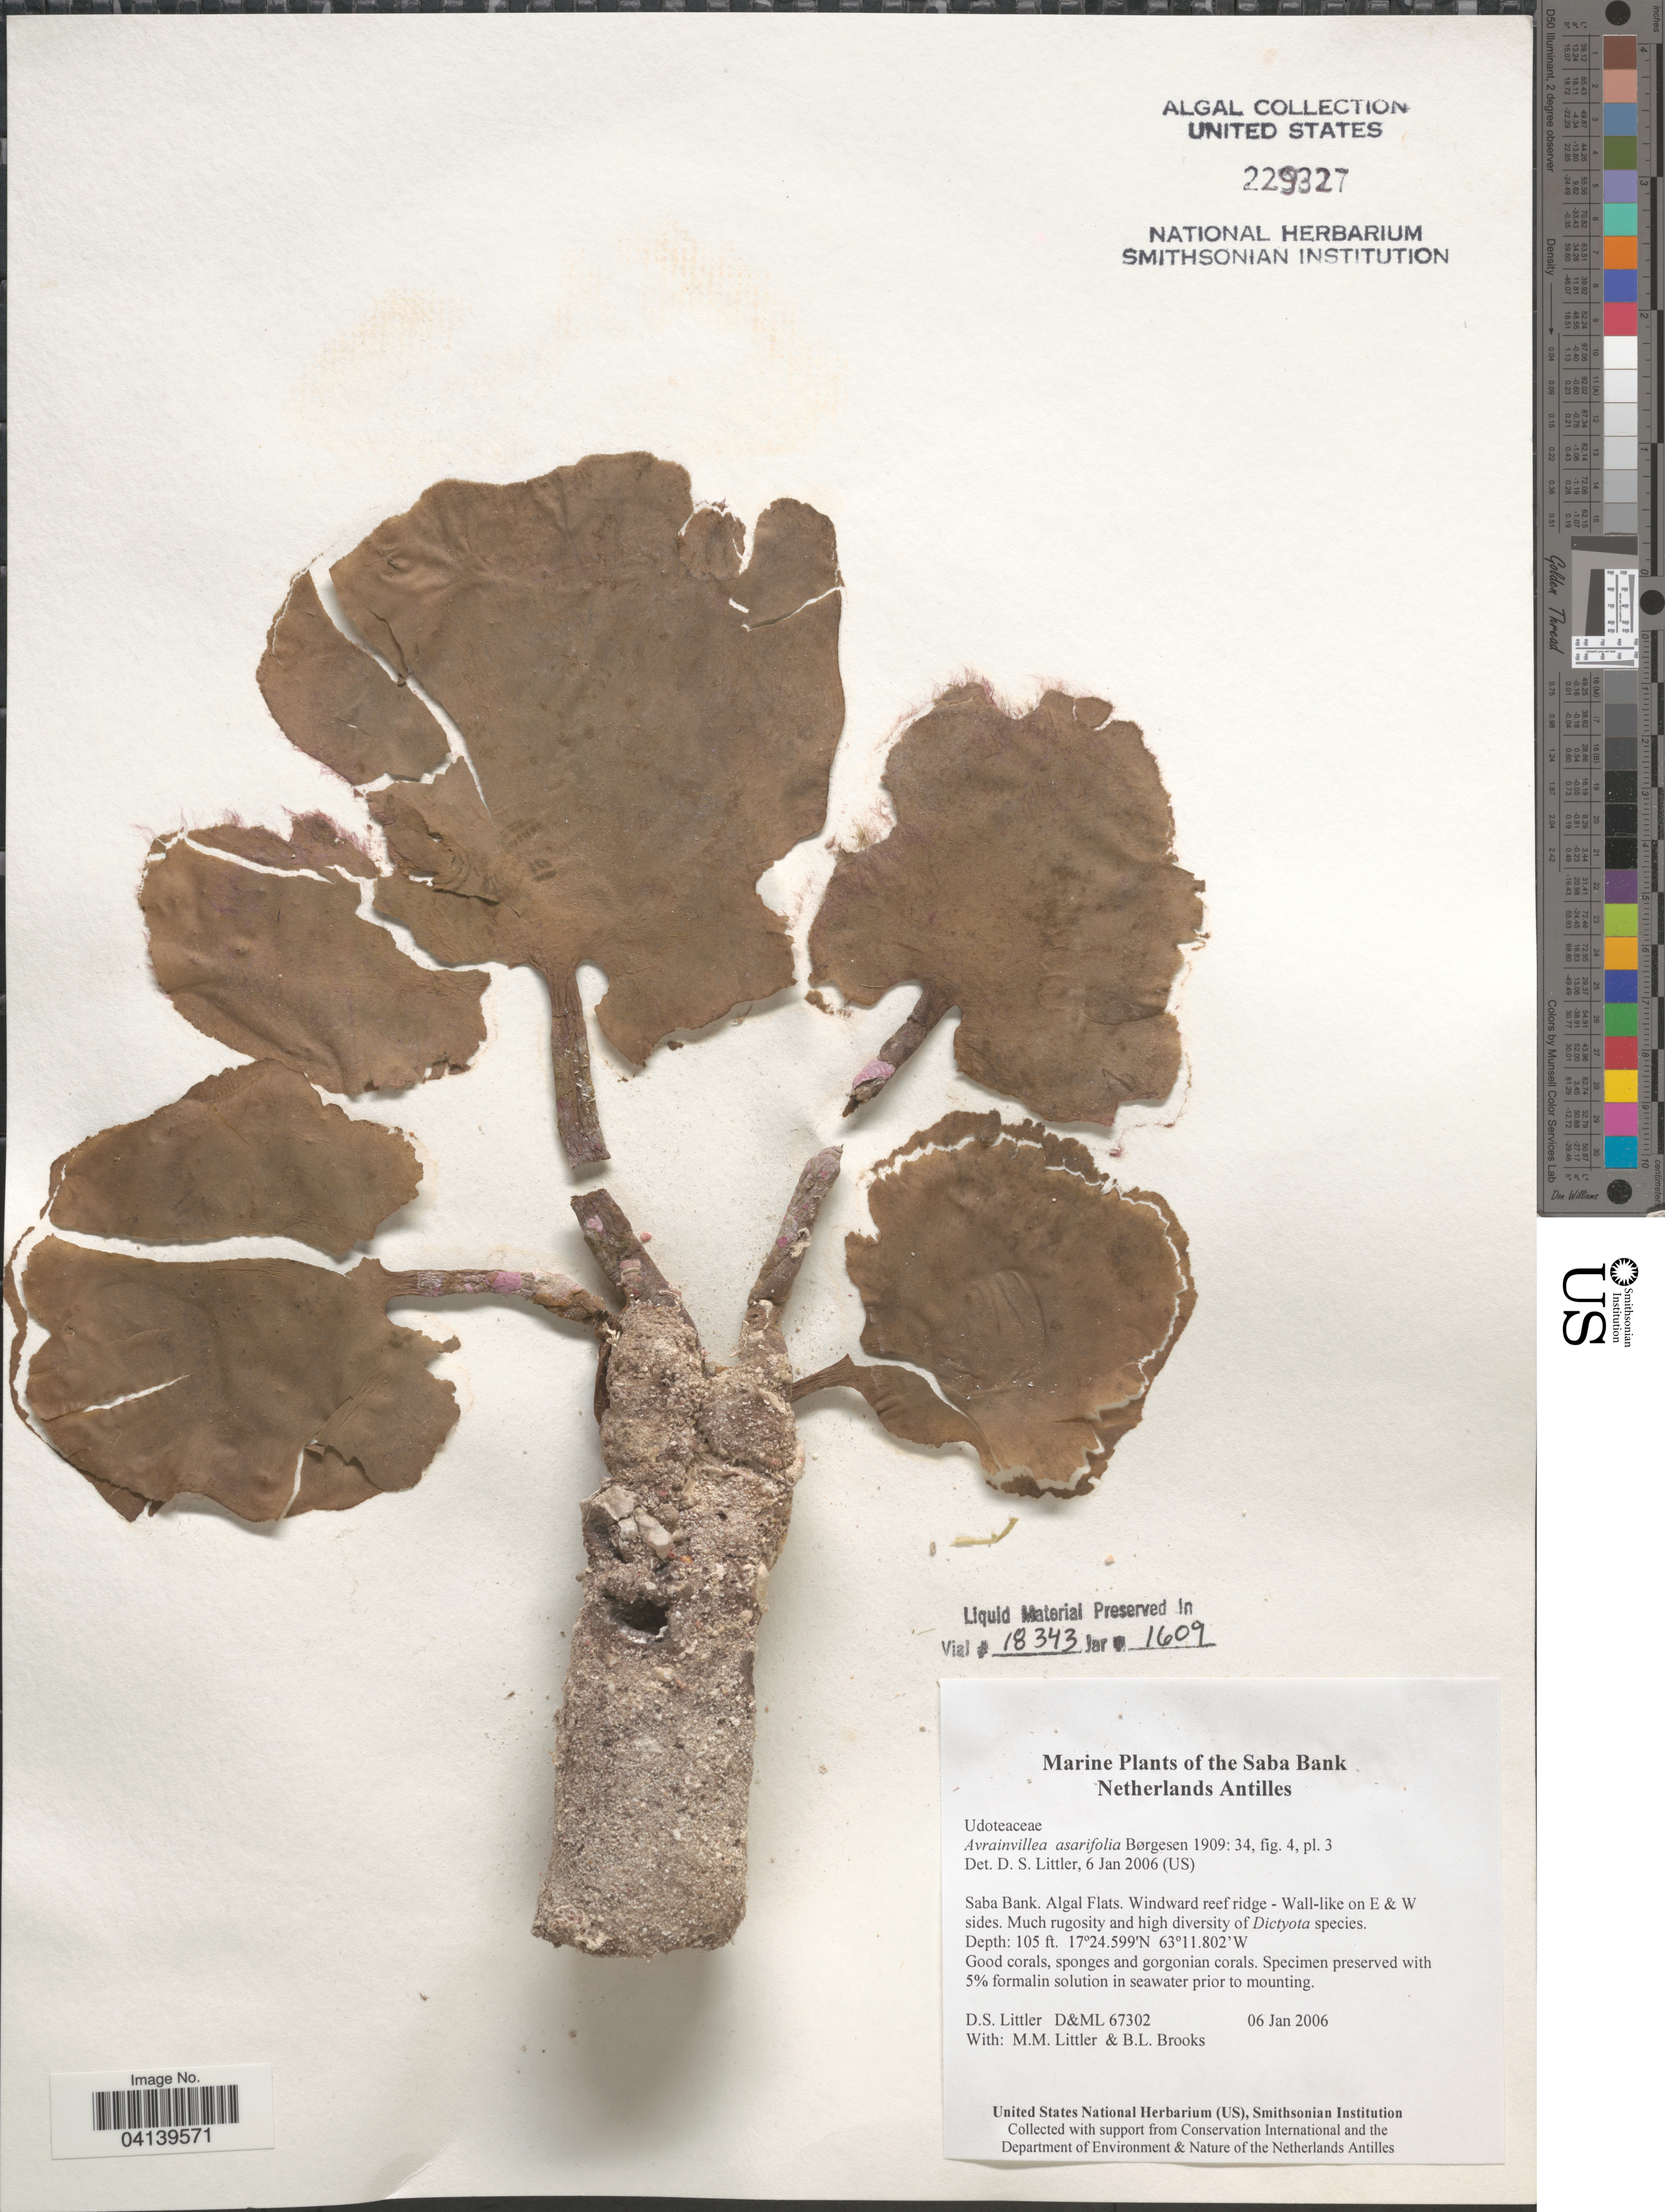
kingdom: Plantae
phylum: Chlorophyta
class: Ulvophyceae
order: Bryopsidales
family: Dichotomosiphonaceae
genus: Avrainvillea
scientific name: Avrainvillea asarifolia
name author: Børgesen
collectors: D. S. Littler & B. Brooks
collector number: D&ML67302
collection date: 2006-01-06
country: Netherlands Antilles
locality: Saba Bank. Algal Flats Windward reef ridge - Wall-like on E & W sides.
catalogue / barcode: US 229327